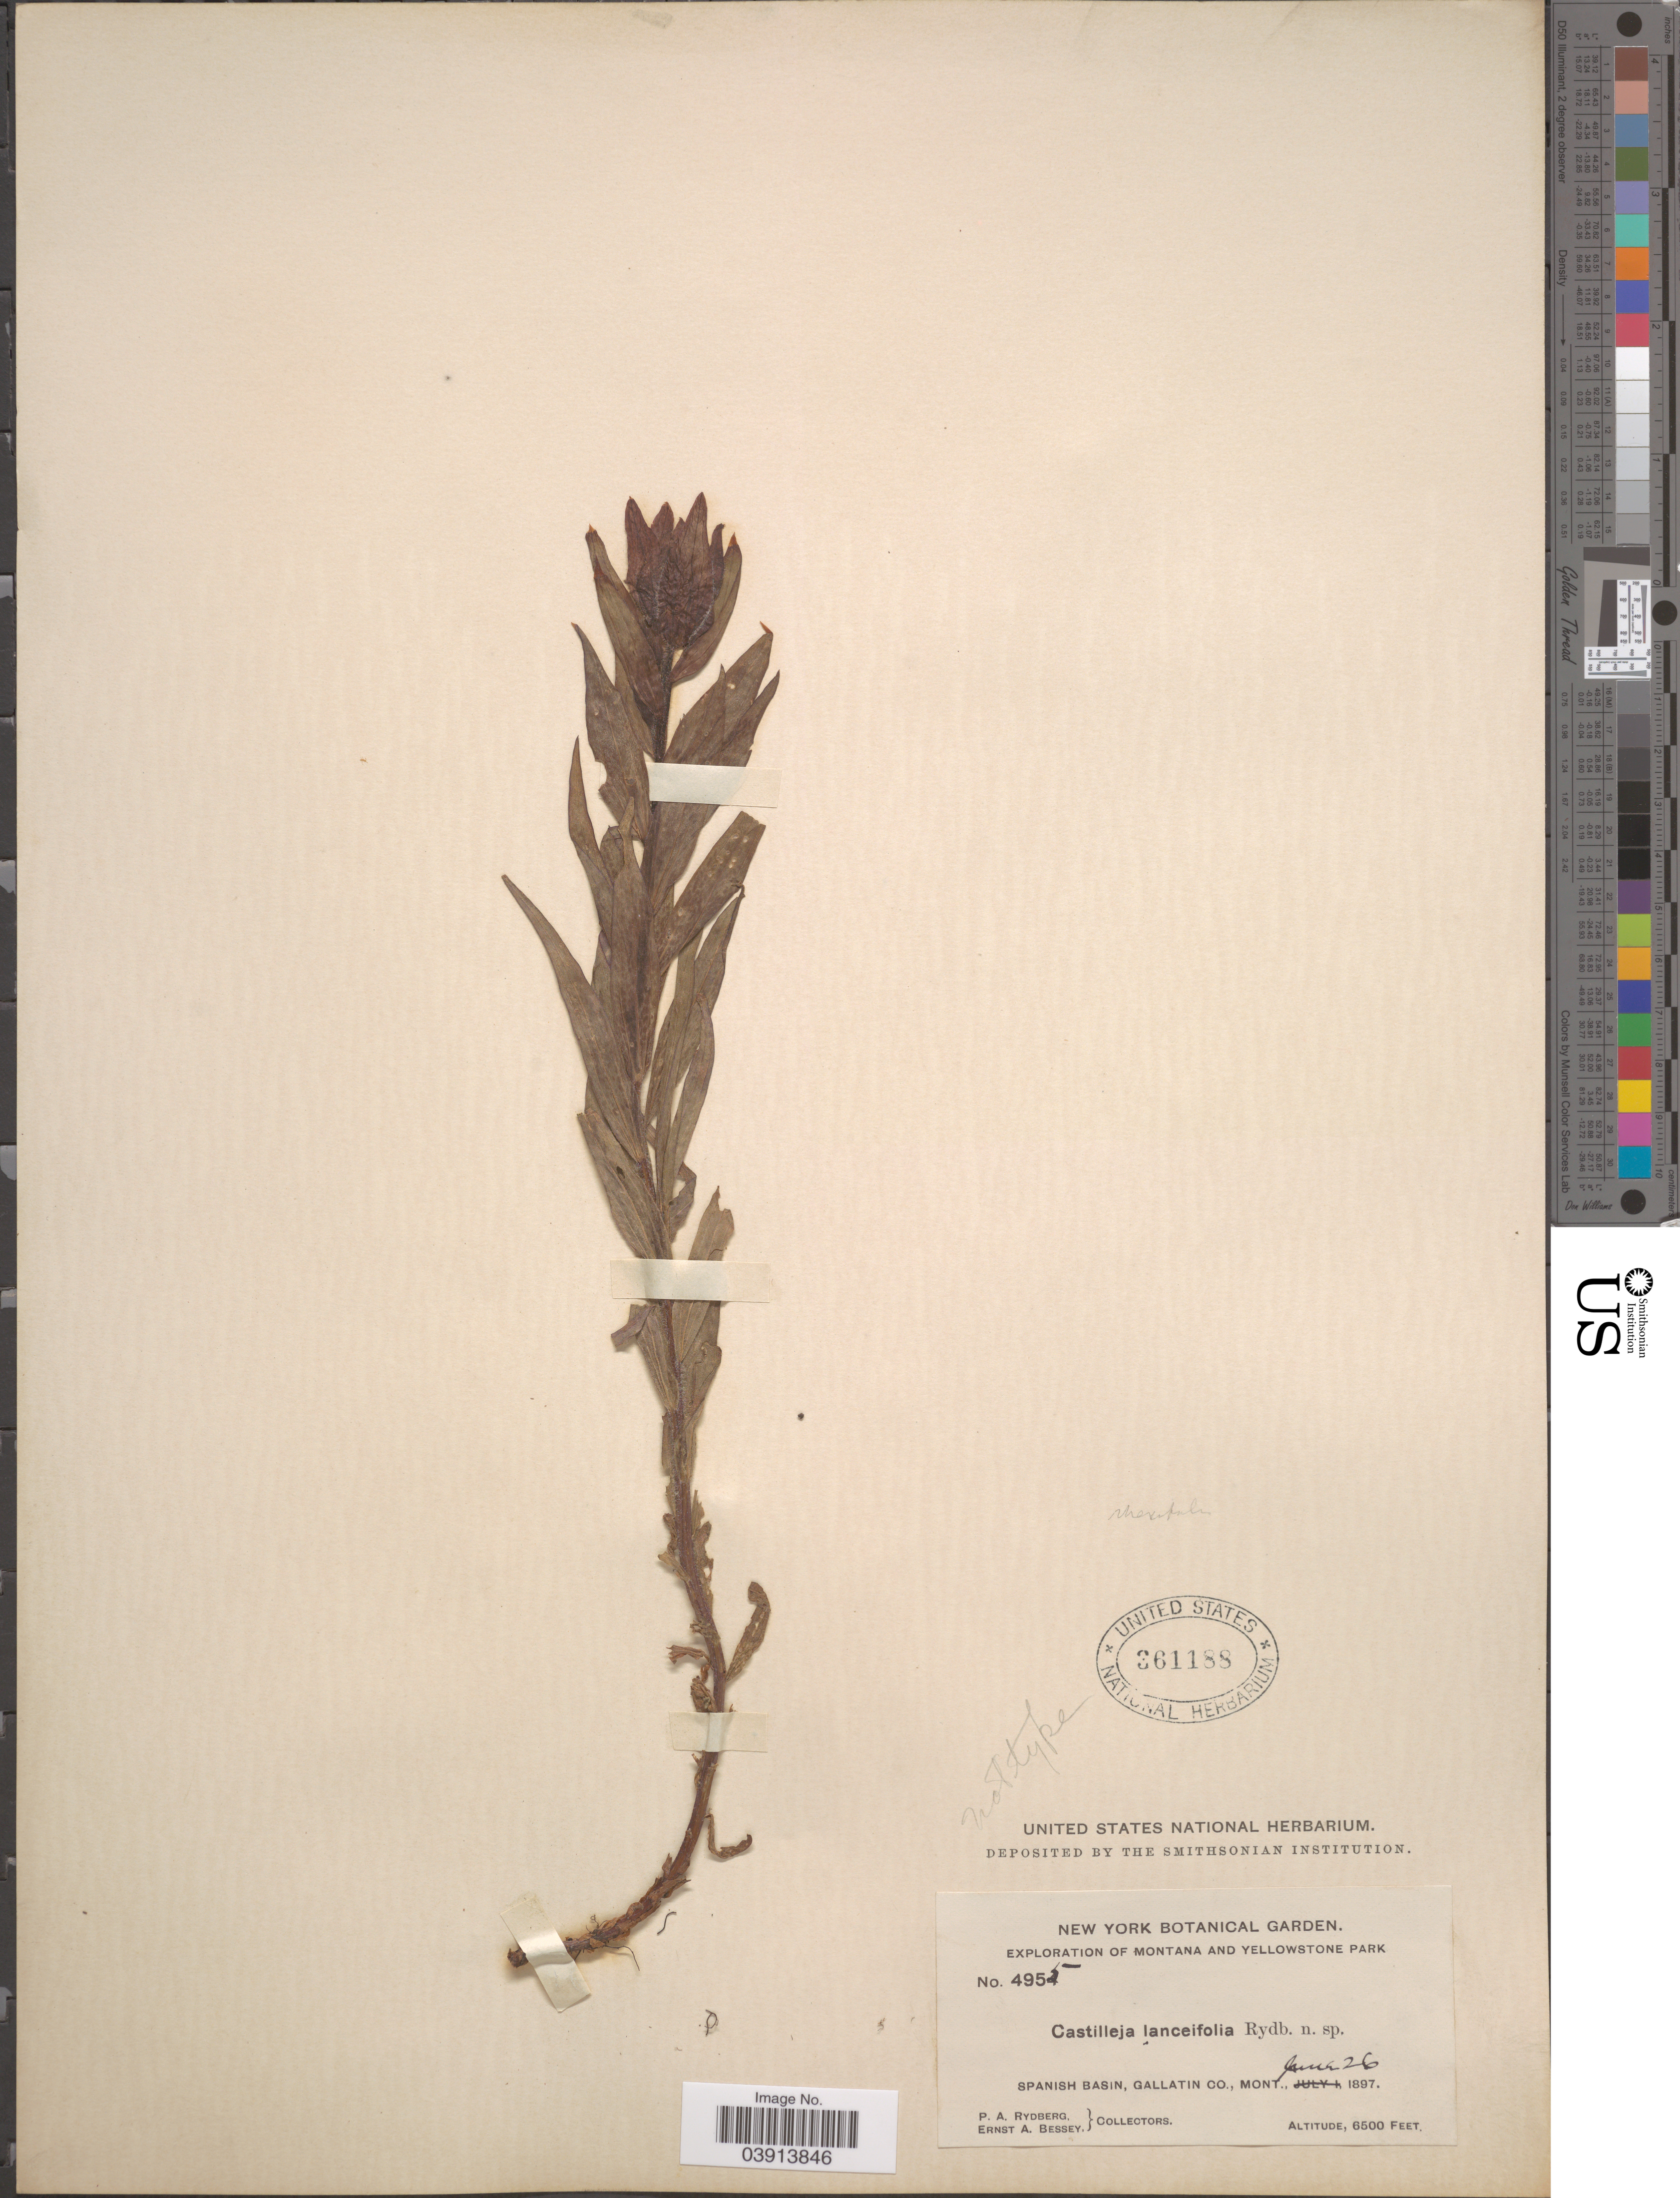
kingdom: Plantae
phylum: Tracheophyta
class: Magnoliopsida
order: Lamiales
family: Orobanchaceae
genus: Castilleja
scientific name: Castilleja rhexiifolia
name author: Rydb.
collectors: P. A. Rydberg & E. A. Bessey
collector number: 4955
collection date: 1897-06-26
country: United States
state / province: Montana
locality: Yellowstone Park. Spanish Basin, Gallatin Co.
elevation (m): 1981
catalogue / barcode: US 361188